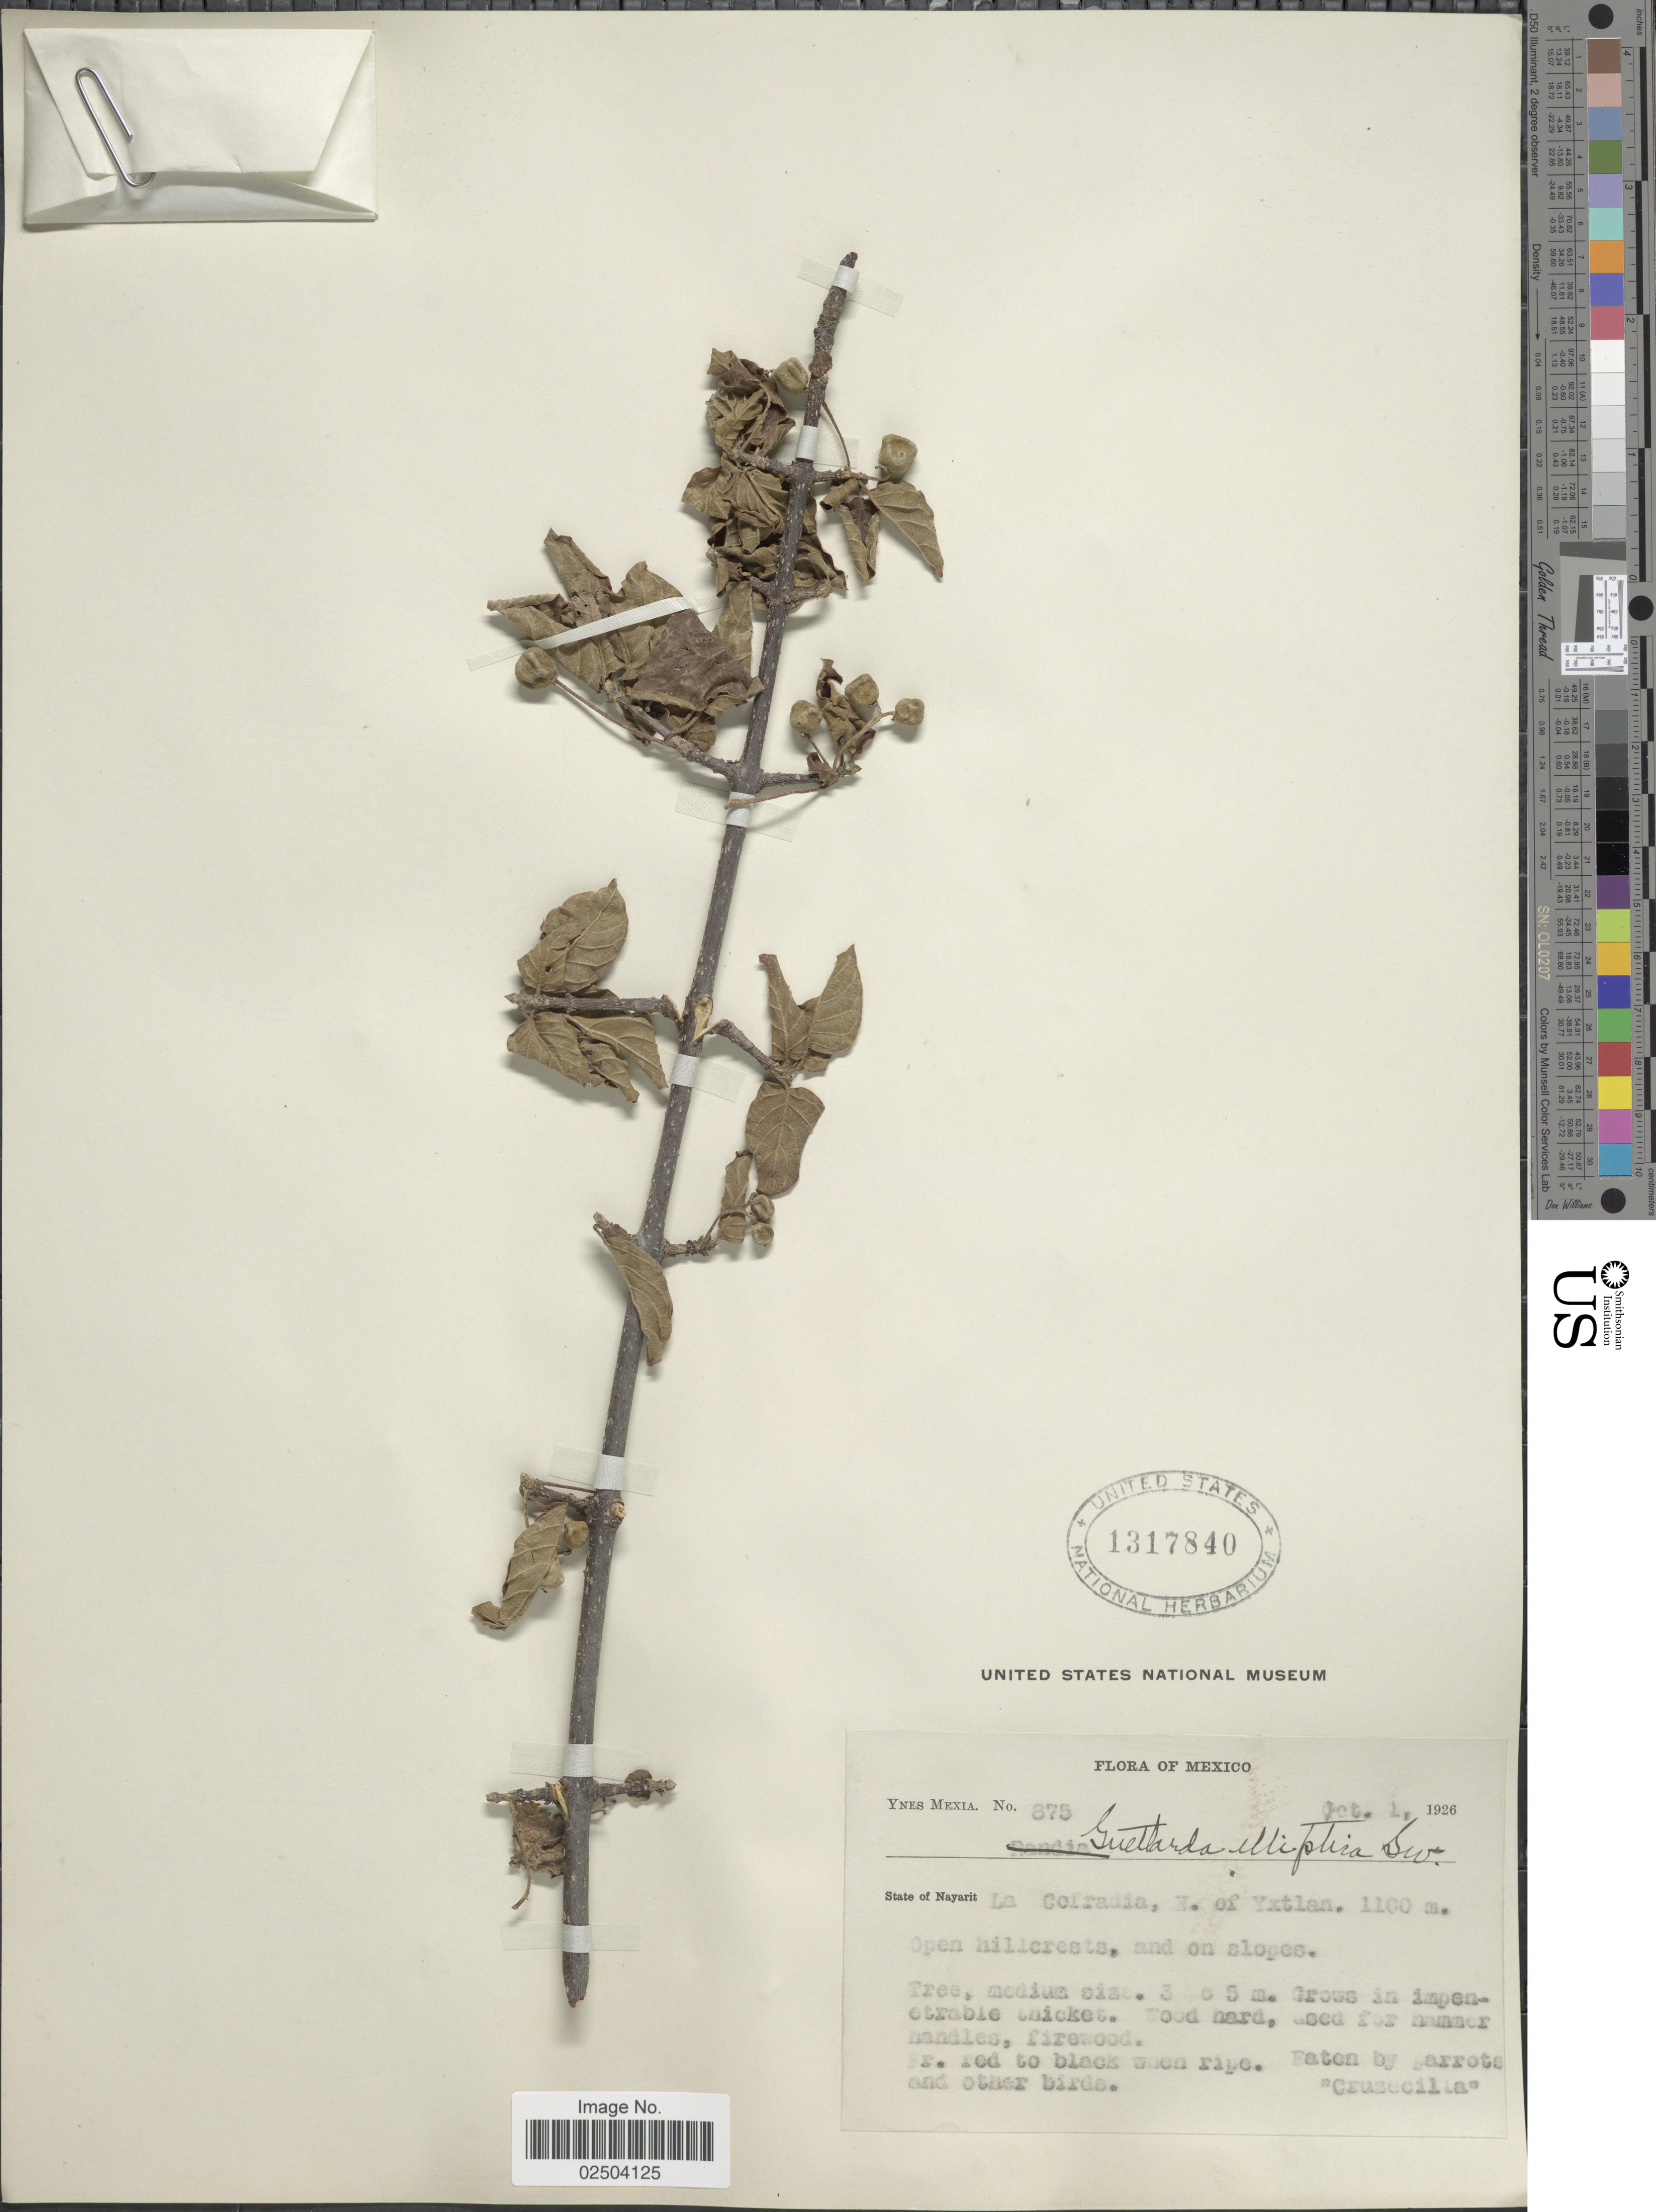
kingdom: Plantae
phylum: Tracheophyta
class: Magnoliopsida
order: Gentianales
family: Rubiaceae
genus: Guettarda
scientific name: Guettarda elliptica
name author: Sw.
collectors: Y. Mexia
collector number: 875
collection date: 1926-10-01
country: Mexico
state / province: Nayarit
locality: La Cofradia, N. of Yxtlan.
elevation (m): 1100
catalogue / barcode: US 1317840